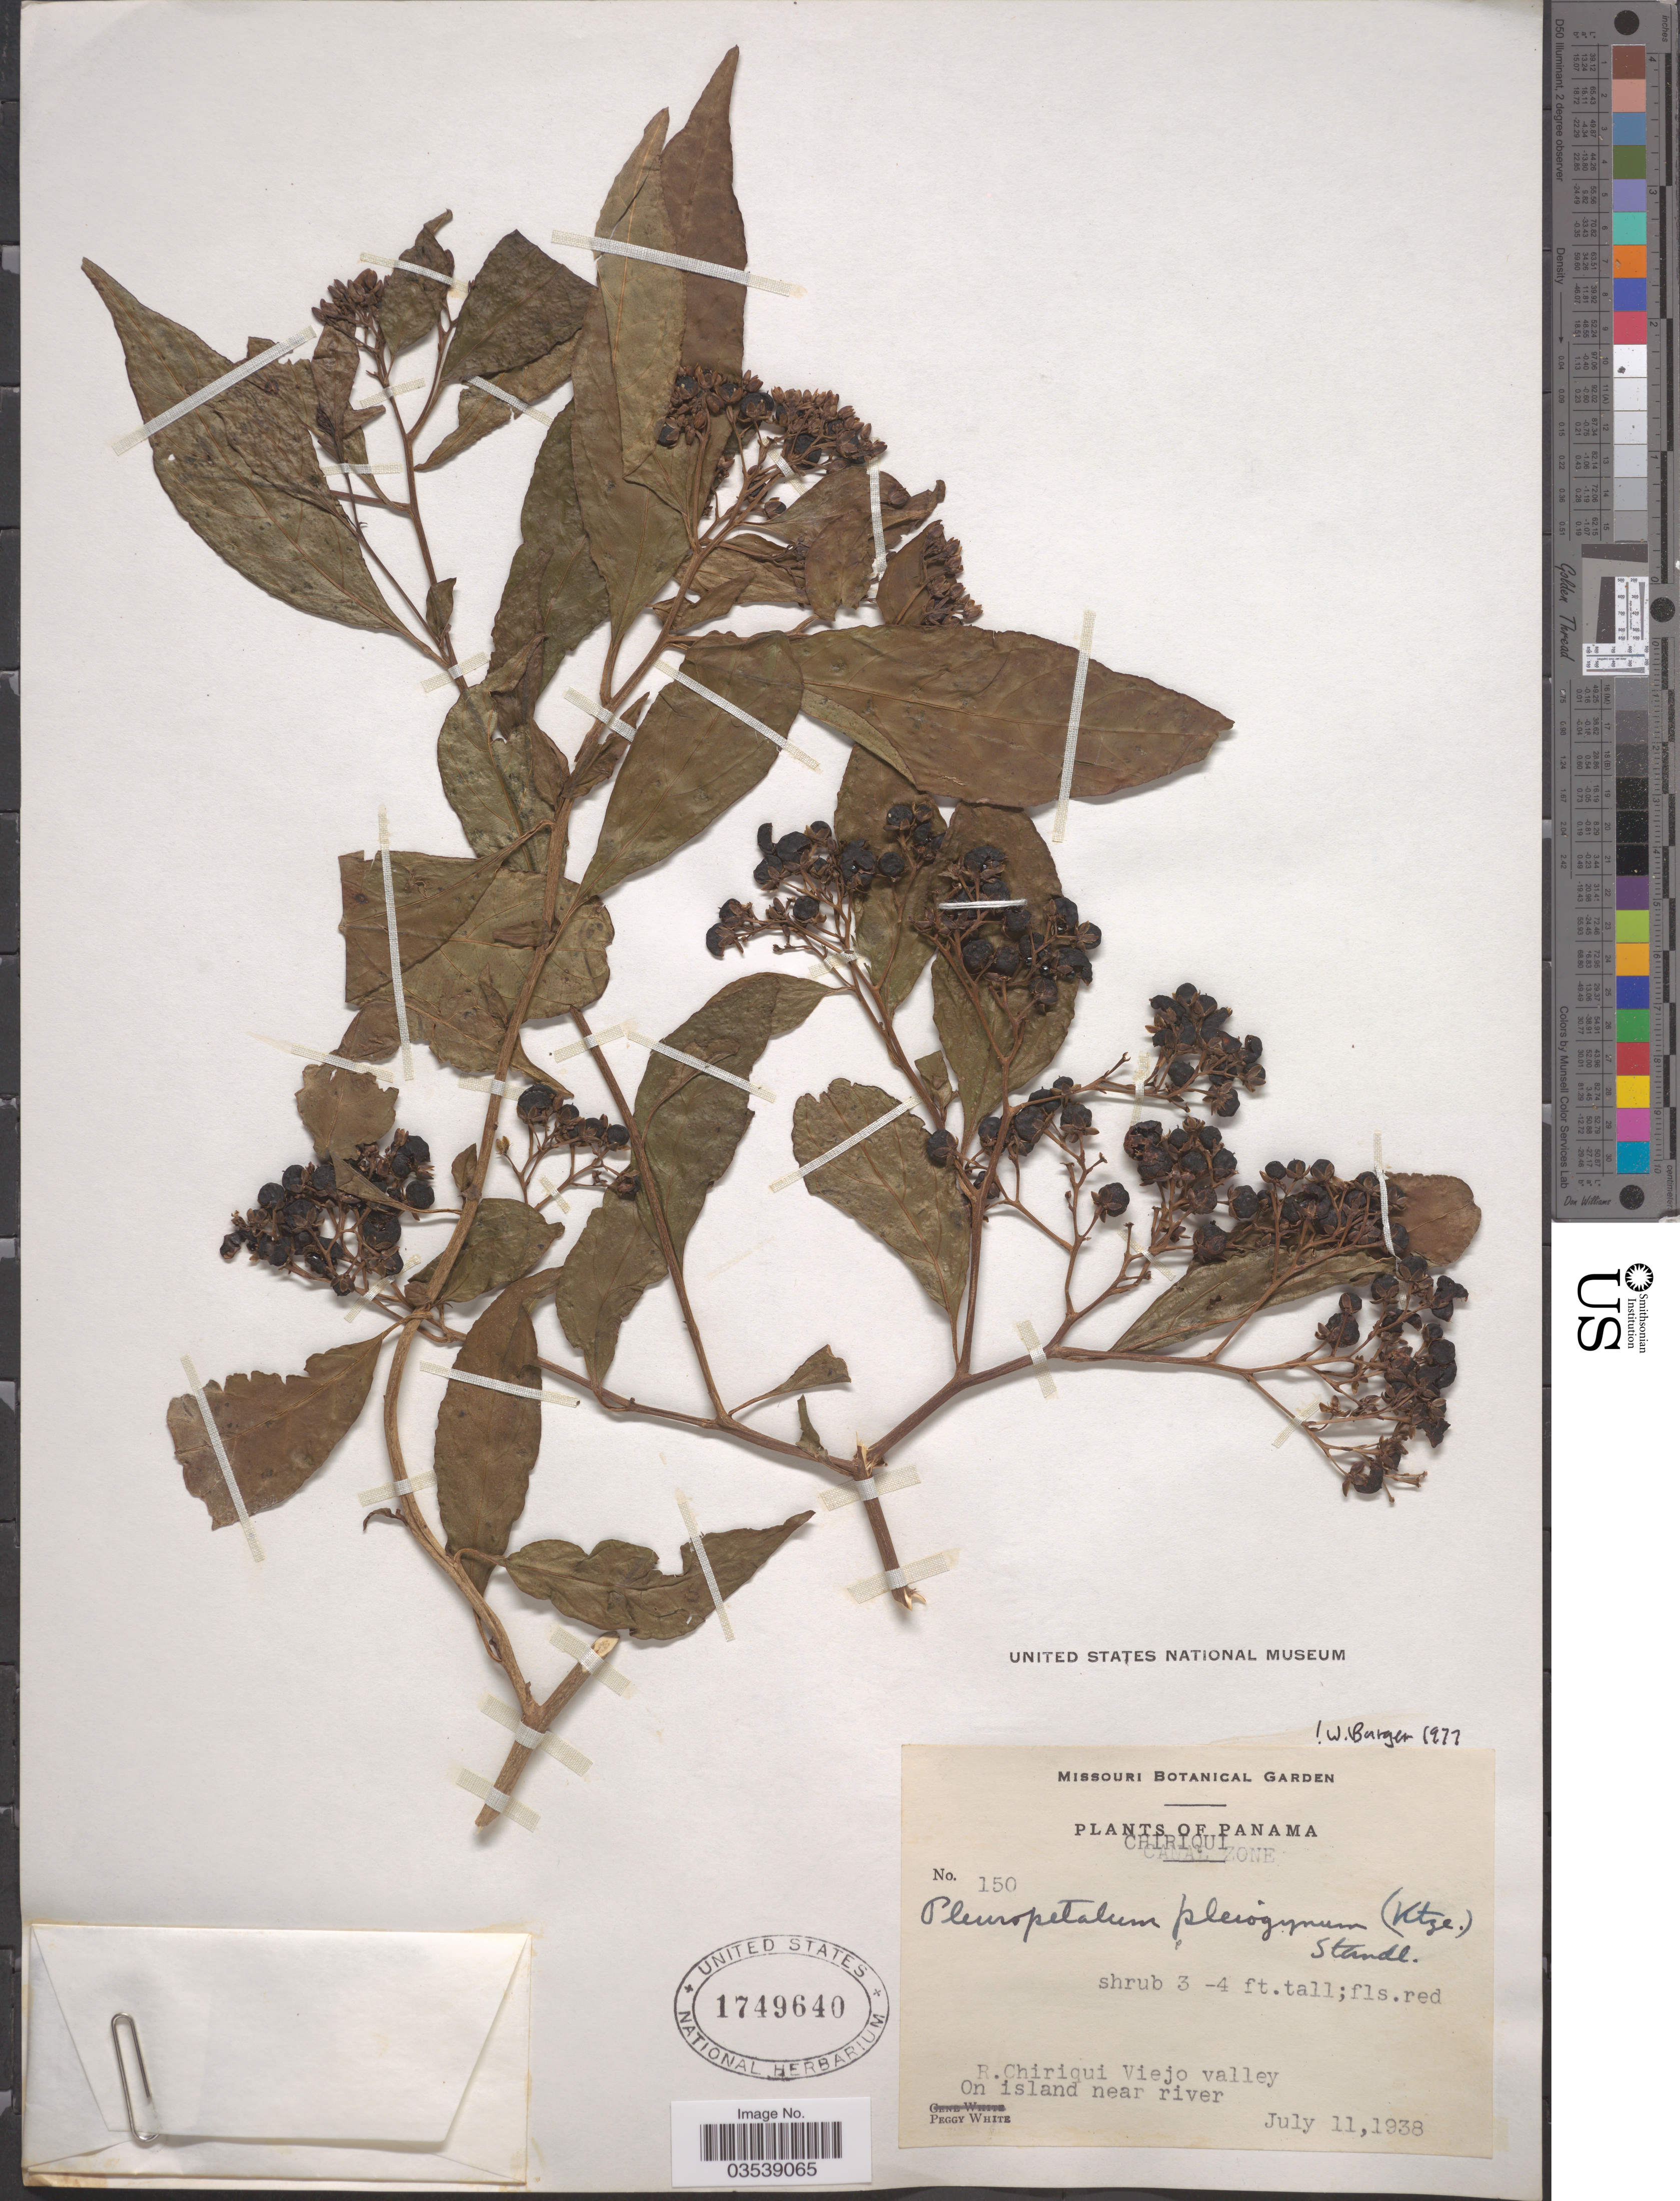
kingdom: Plantae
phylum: Tracheophyta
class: Magnoliopsida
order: Caryophyllales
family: Amaranthaceae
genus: Pleuropetalum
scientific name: Pleuropetalum pleiogynum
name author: (Kuntze) Stand.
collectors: P. White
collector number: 150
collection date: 1938-07-11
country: Panama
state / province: Chiriqui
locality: Canal Zone. [unsure placement] R. Chiriqui Viejo valley. On island near river.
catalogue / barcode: US 1749640